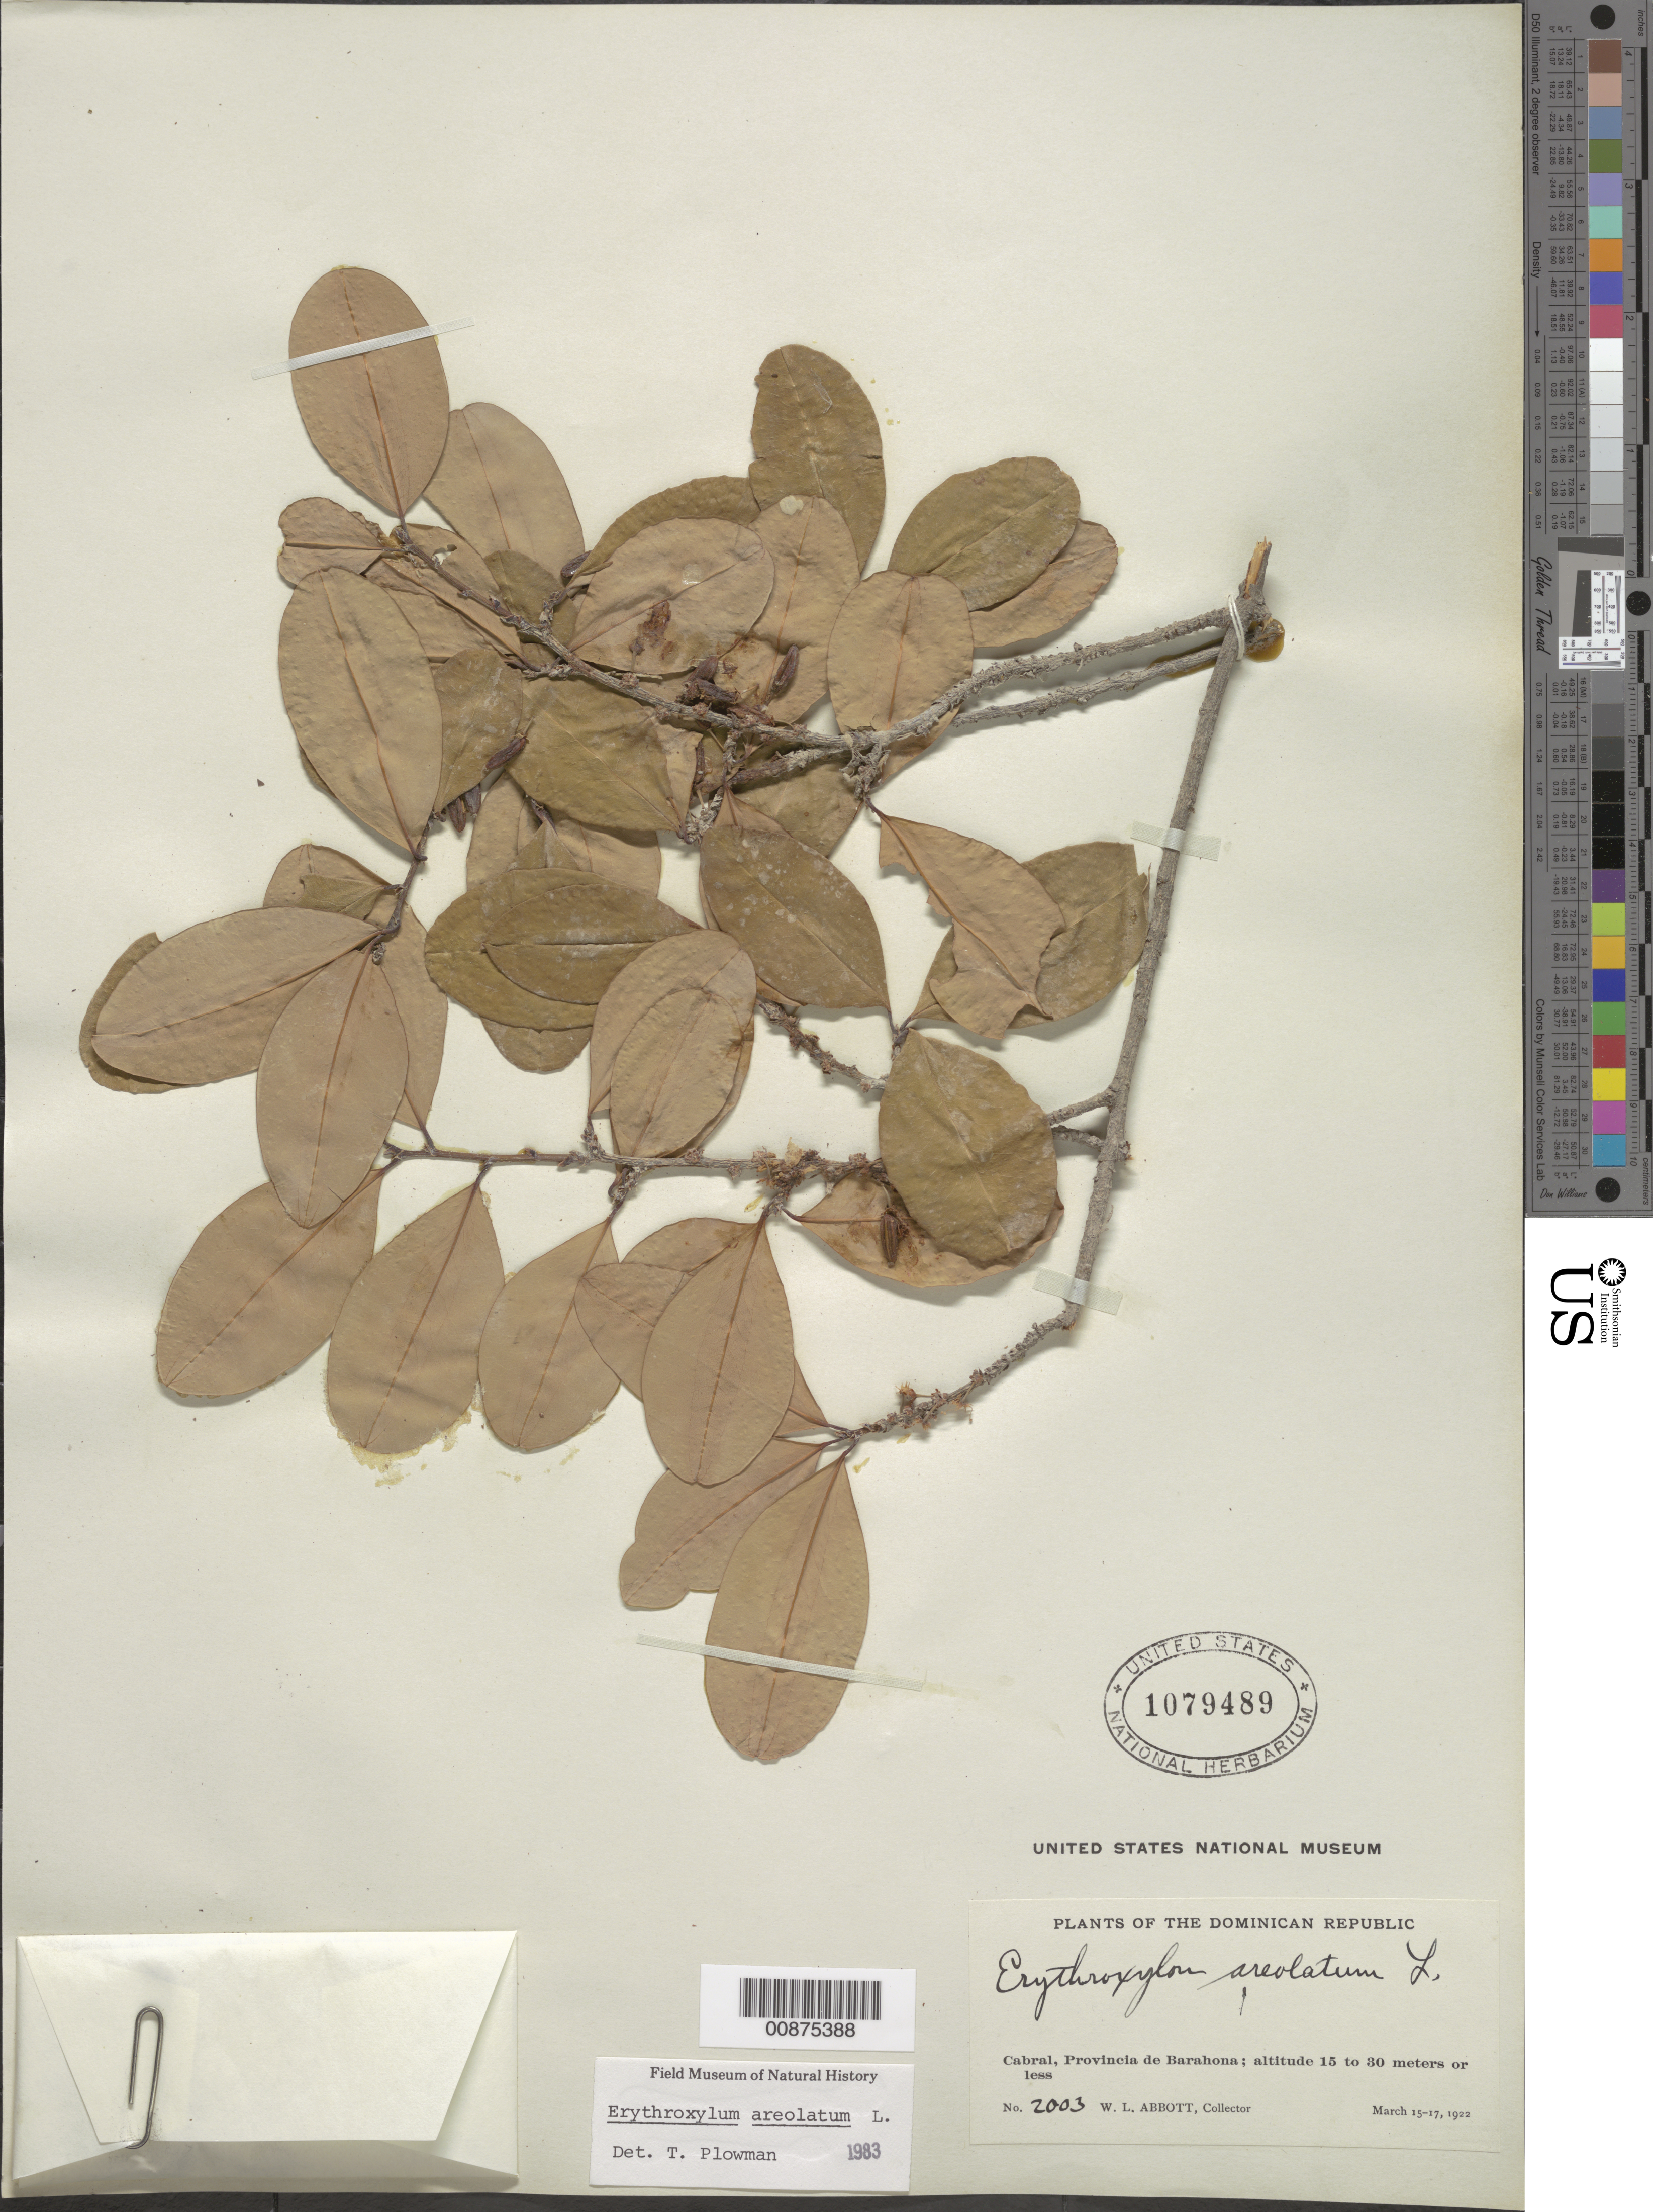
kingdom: Plantae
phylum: Tracheophyta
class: Magnoliopsida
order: Malpighiales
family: Erythroxylaceae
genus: Erythroxylum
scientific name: Erythroxylum aerolatum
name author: L.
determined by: Plowman, Timothy C.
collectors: W. L. Abbott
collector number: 2003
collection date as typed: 15 Mar 1922 to 17 Mar 1922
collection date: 1922-03-15/1922-03-17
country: Dominican Republic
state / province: Barahona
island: Hispaniola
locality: Cabral.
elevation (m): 15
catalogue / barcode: US 1079489